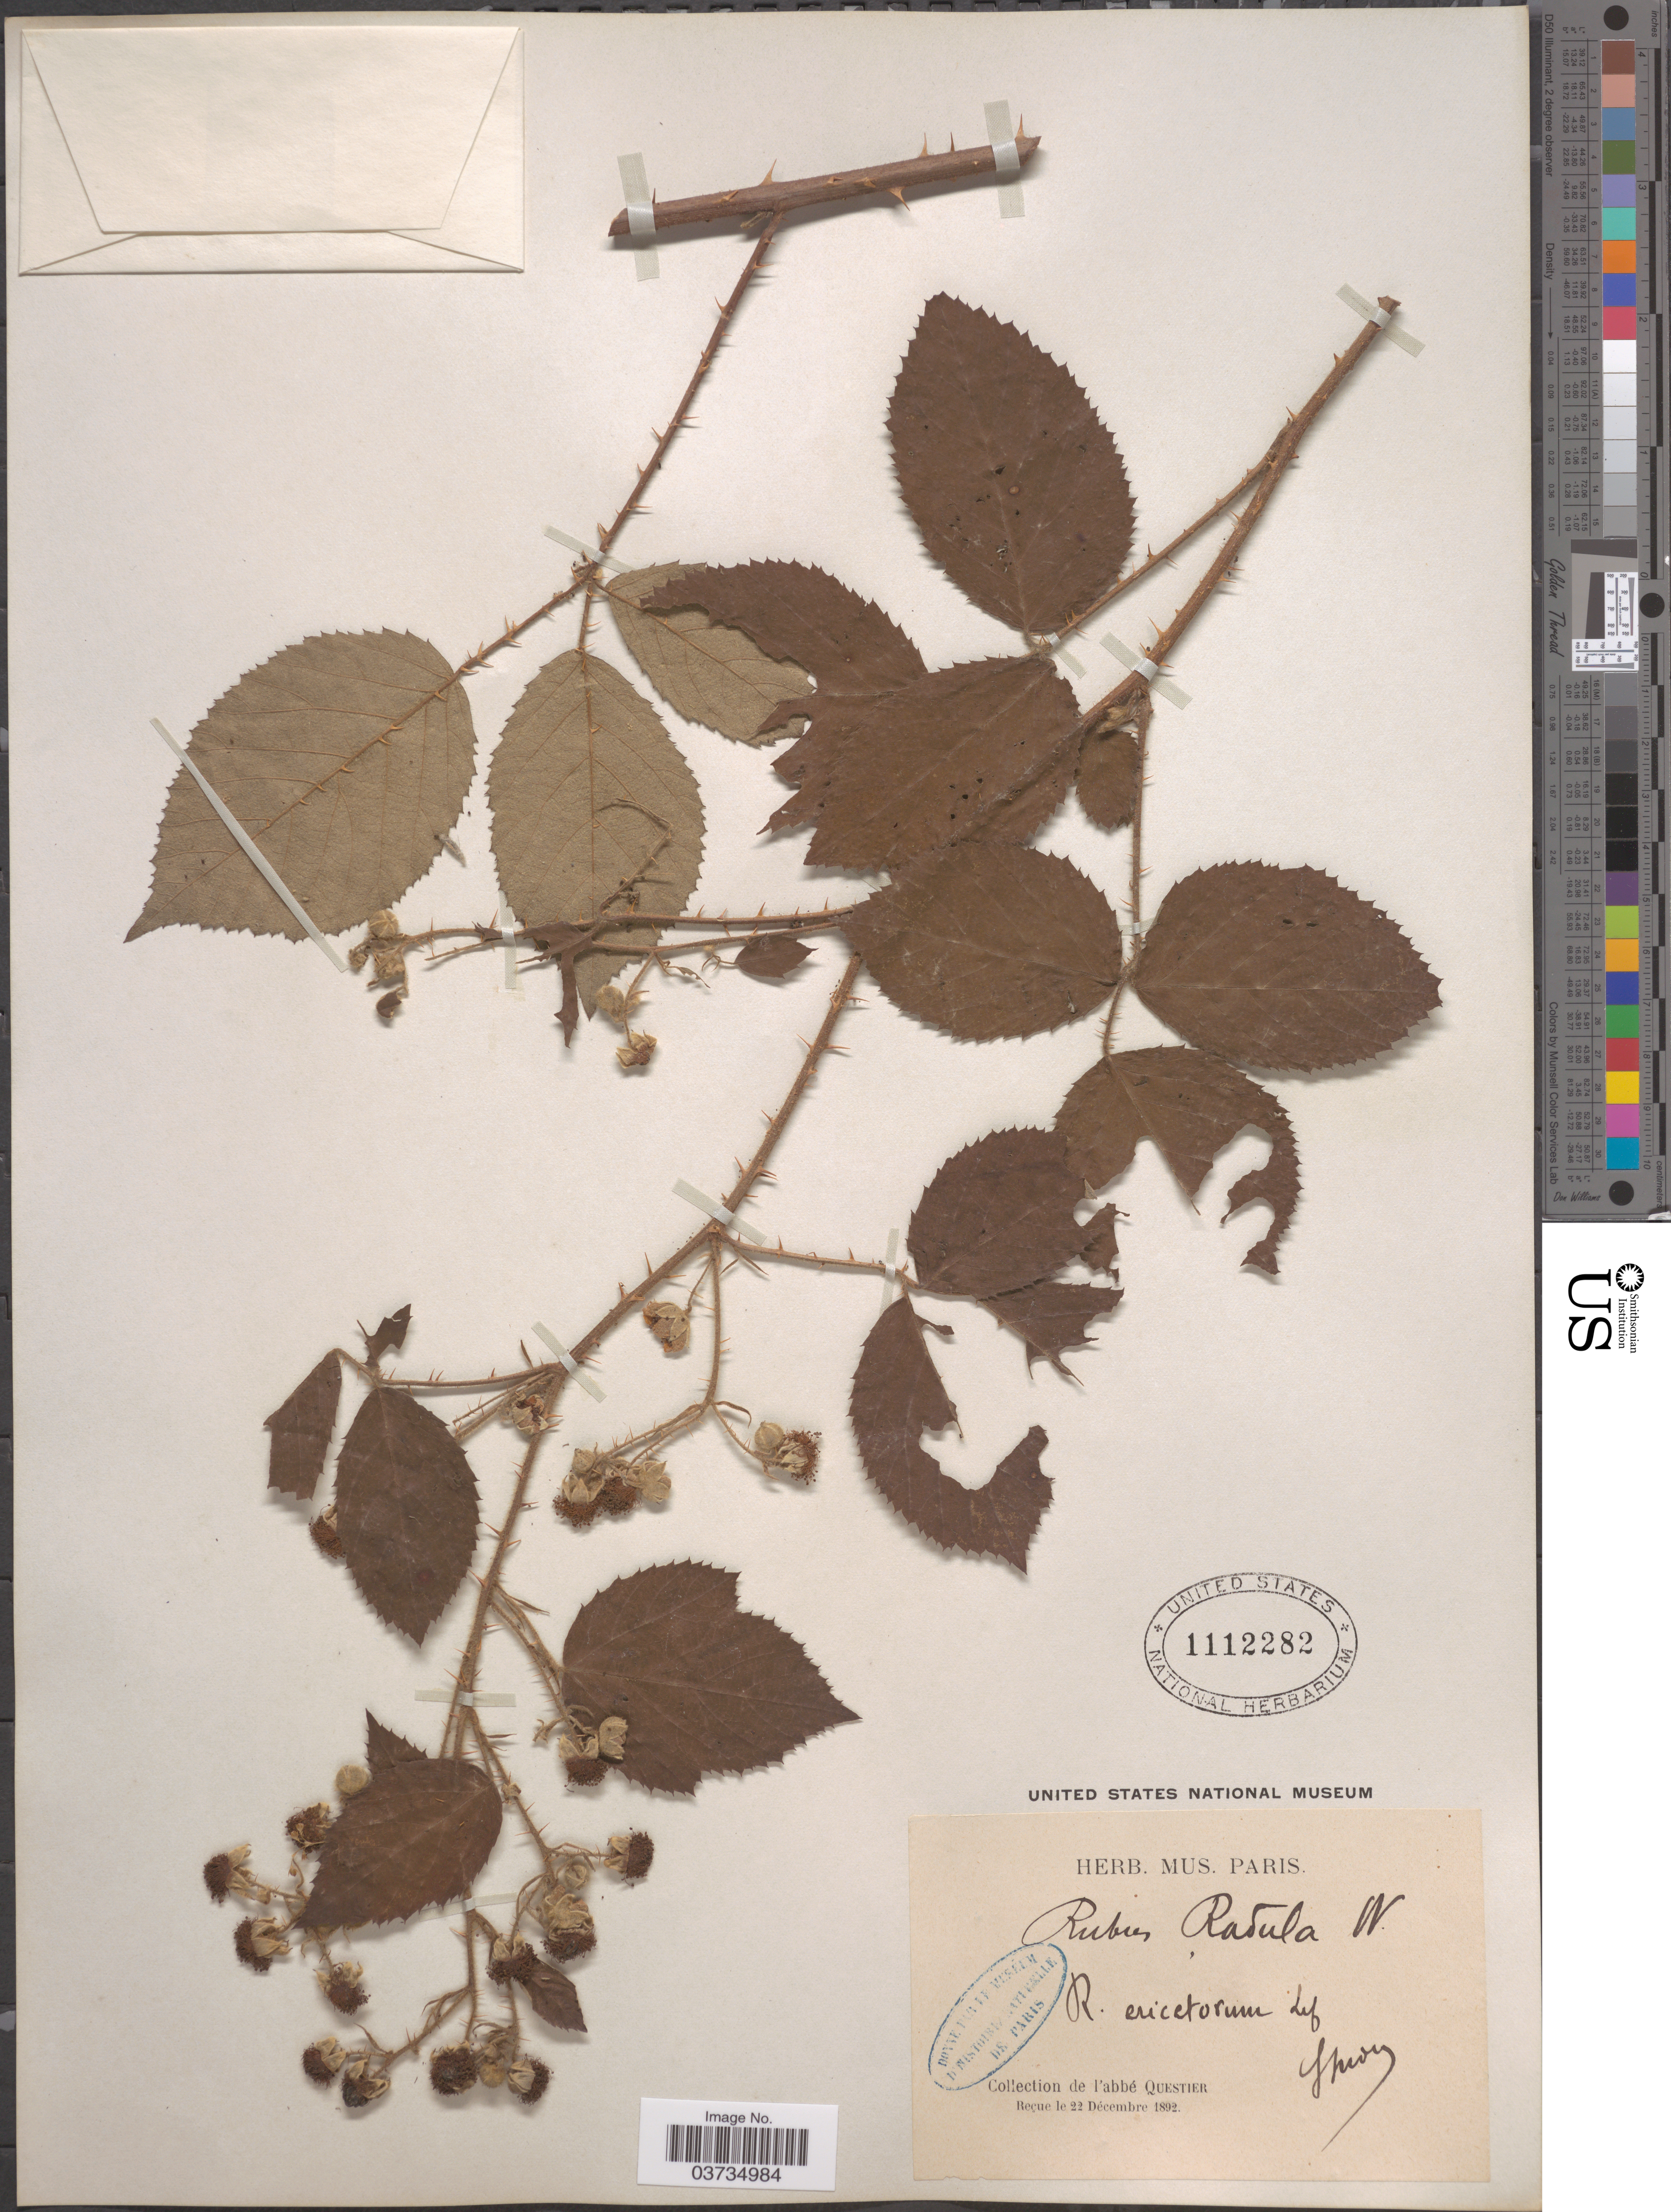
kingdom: Plantae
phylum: Tracheophyta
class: Magnoliopsida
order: Rosales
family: Rosaceae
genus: Rubus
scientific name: Rubus radula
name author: Weihe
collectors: A. Questier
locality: [illegible text].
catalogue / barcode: US 1112282